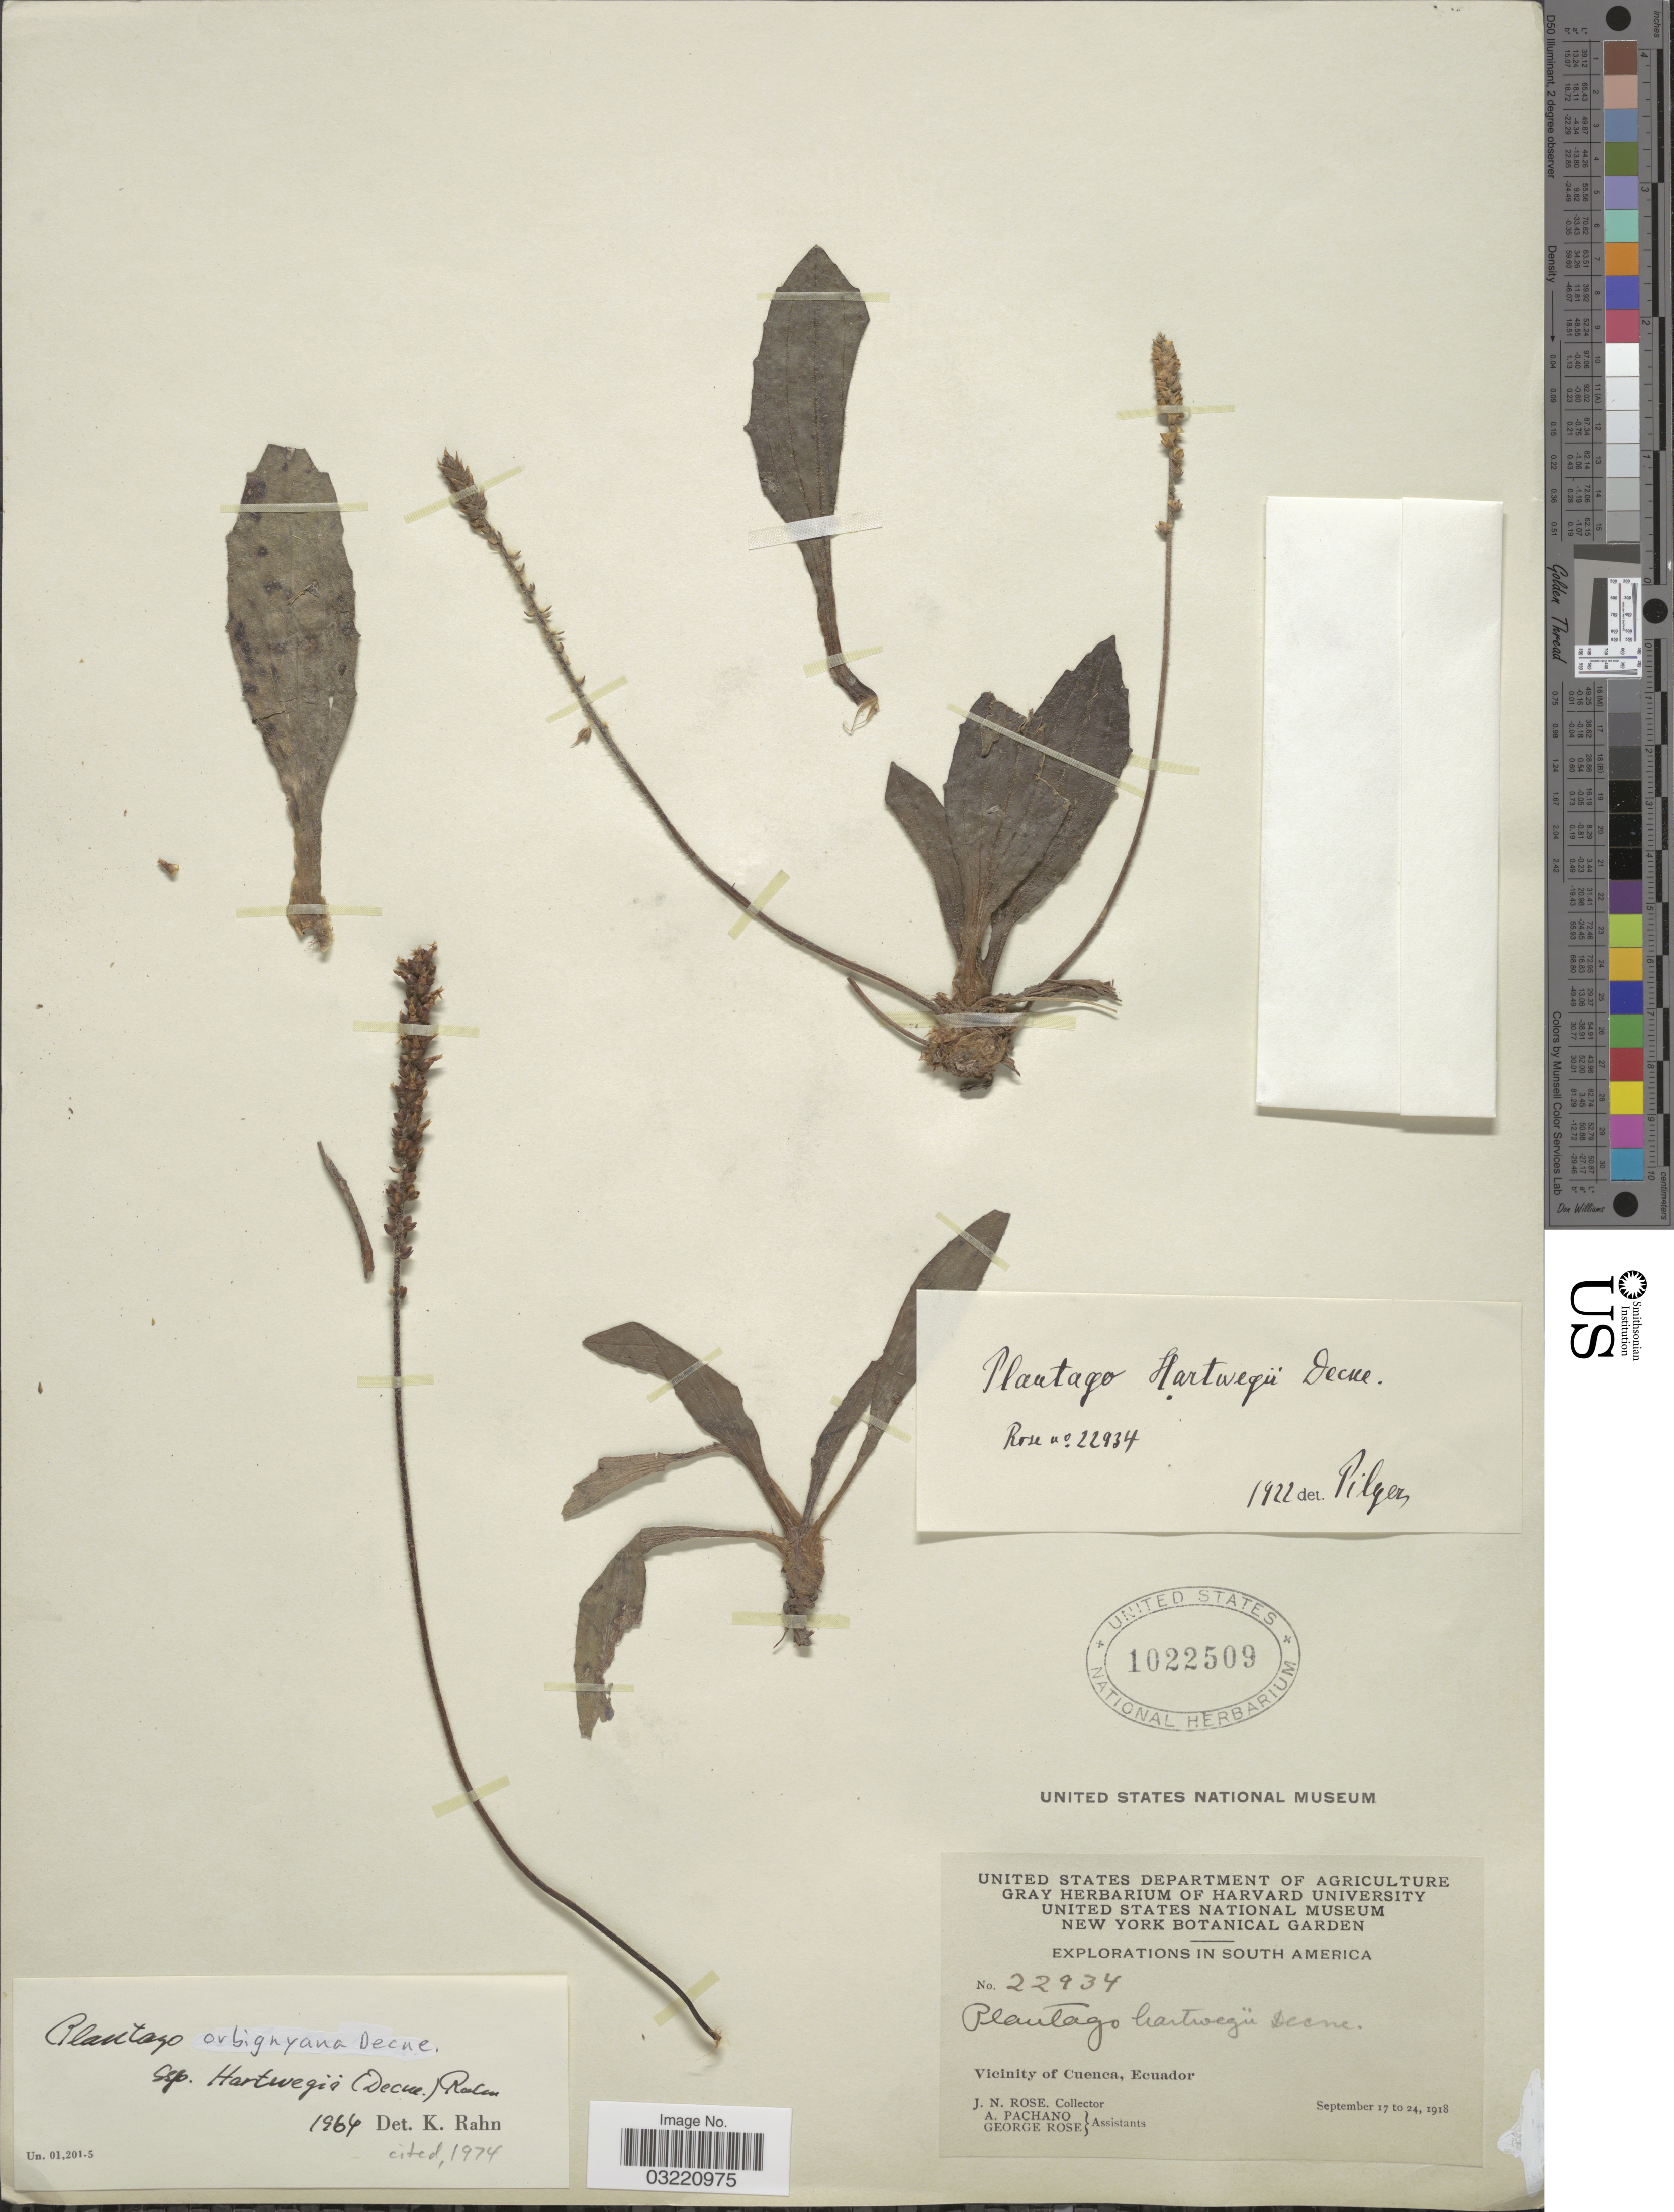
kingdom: Plantae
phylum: Tracheophyta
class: Magnoliopsida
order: Lamiales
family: Plantaginaceae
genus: Plantago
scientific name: Plantago orbignyana subsp. hartwegii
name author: (Decne.) Rahn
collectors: J. N. Rose, A. Pachano & G. Rose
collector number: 22934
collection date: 1918-09-17/1918-09-24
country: Ecuador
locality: Vicinity of Cuenca.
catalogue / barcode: US 1022509